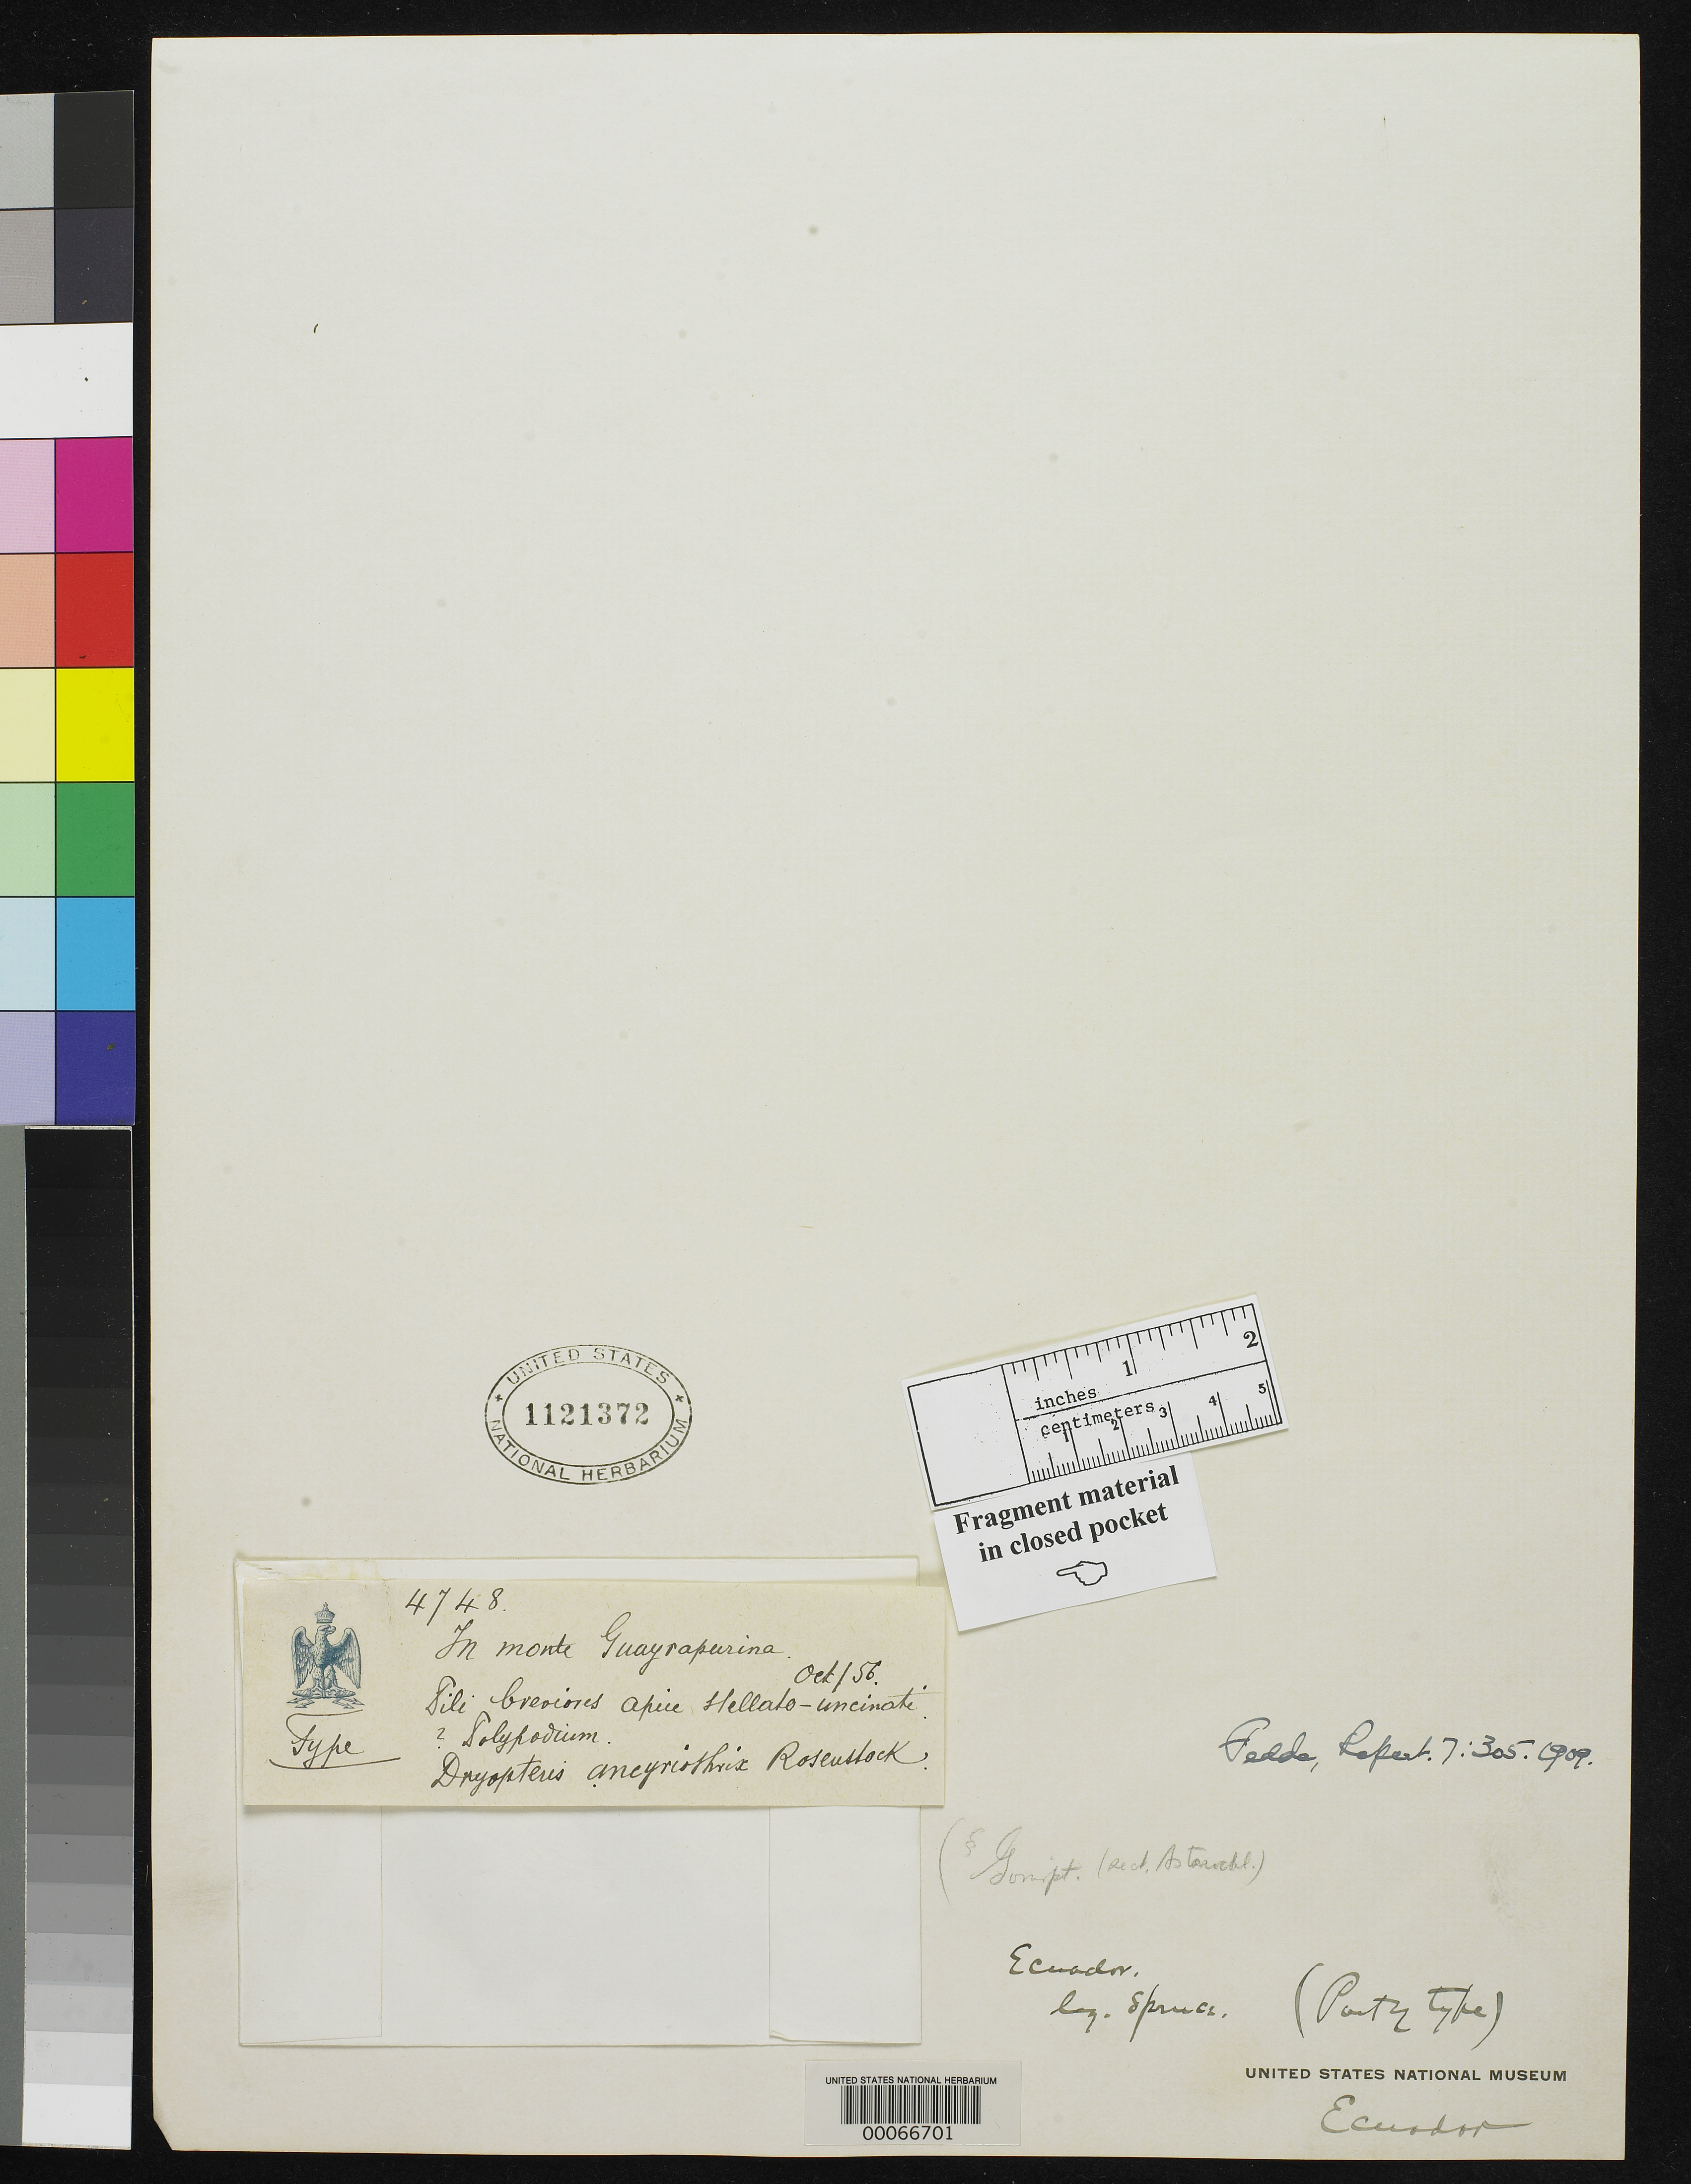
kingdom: Plantae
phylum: Tracheophyta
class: Polypodiopsida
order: Polypodiales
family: Dryopteridaceae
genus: Dryopteris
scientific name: Dryopteris ancyriothrix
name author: Rosenst.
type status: Type Fragment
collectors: R. Spruce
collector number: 4748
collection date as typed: Oct 1856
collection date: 1856-10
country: Ecuador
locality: In Monte Guayrapurina.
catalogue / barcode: US 1121372